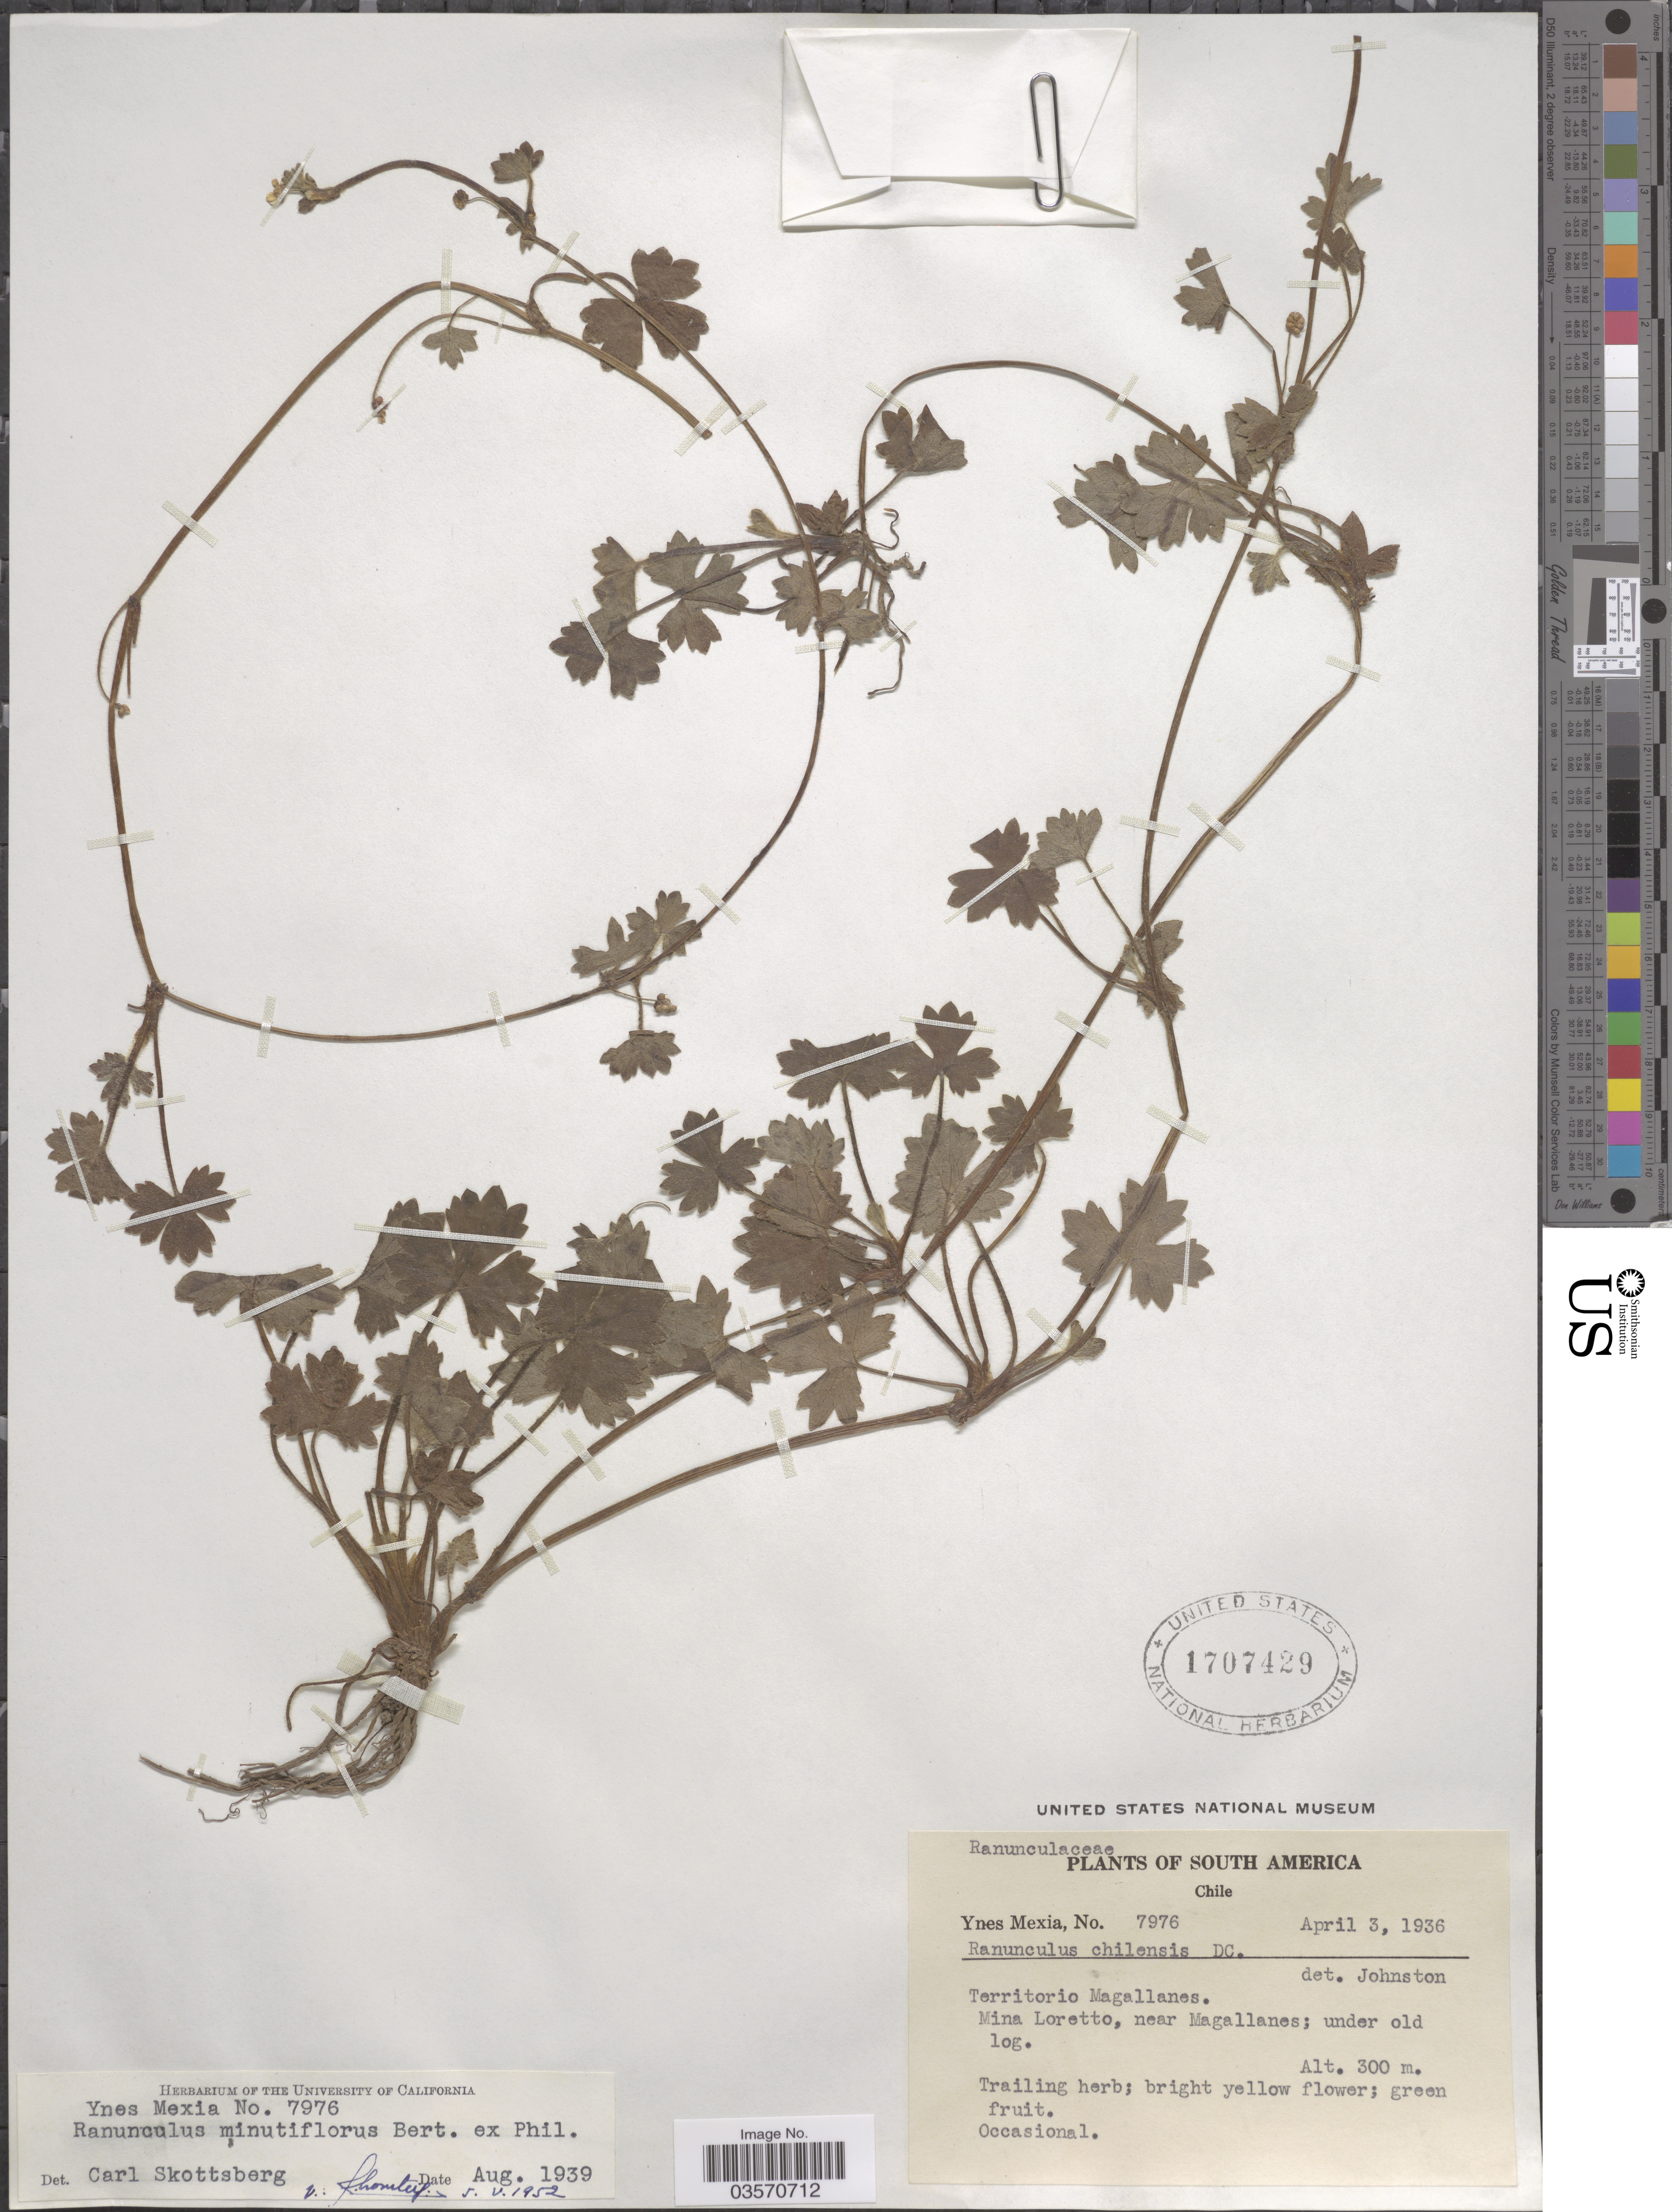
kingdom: Plantae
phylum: Tracheophyta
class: Magnoliopsida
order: Ranunculales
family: Ranunculaceae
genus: Ranunculus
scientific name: Ranunculus minutiflorus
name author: Bertero ex Phil.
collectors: Y. Mexia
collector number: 7976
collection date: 1936-04-03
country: Chile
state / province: Magallanes y de la Antártica Chilena (XII)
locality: Territorio Magallanes. Mina Loretto, near Magallanes; under old log.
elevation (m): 300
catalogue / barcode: US 1707429